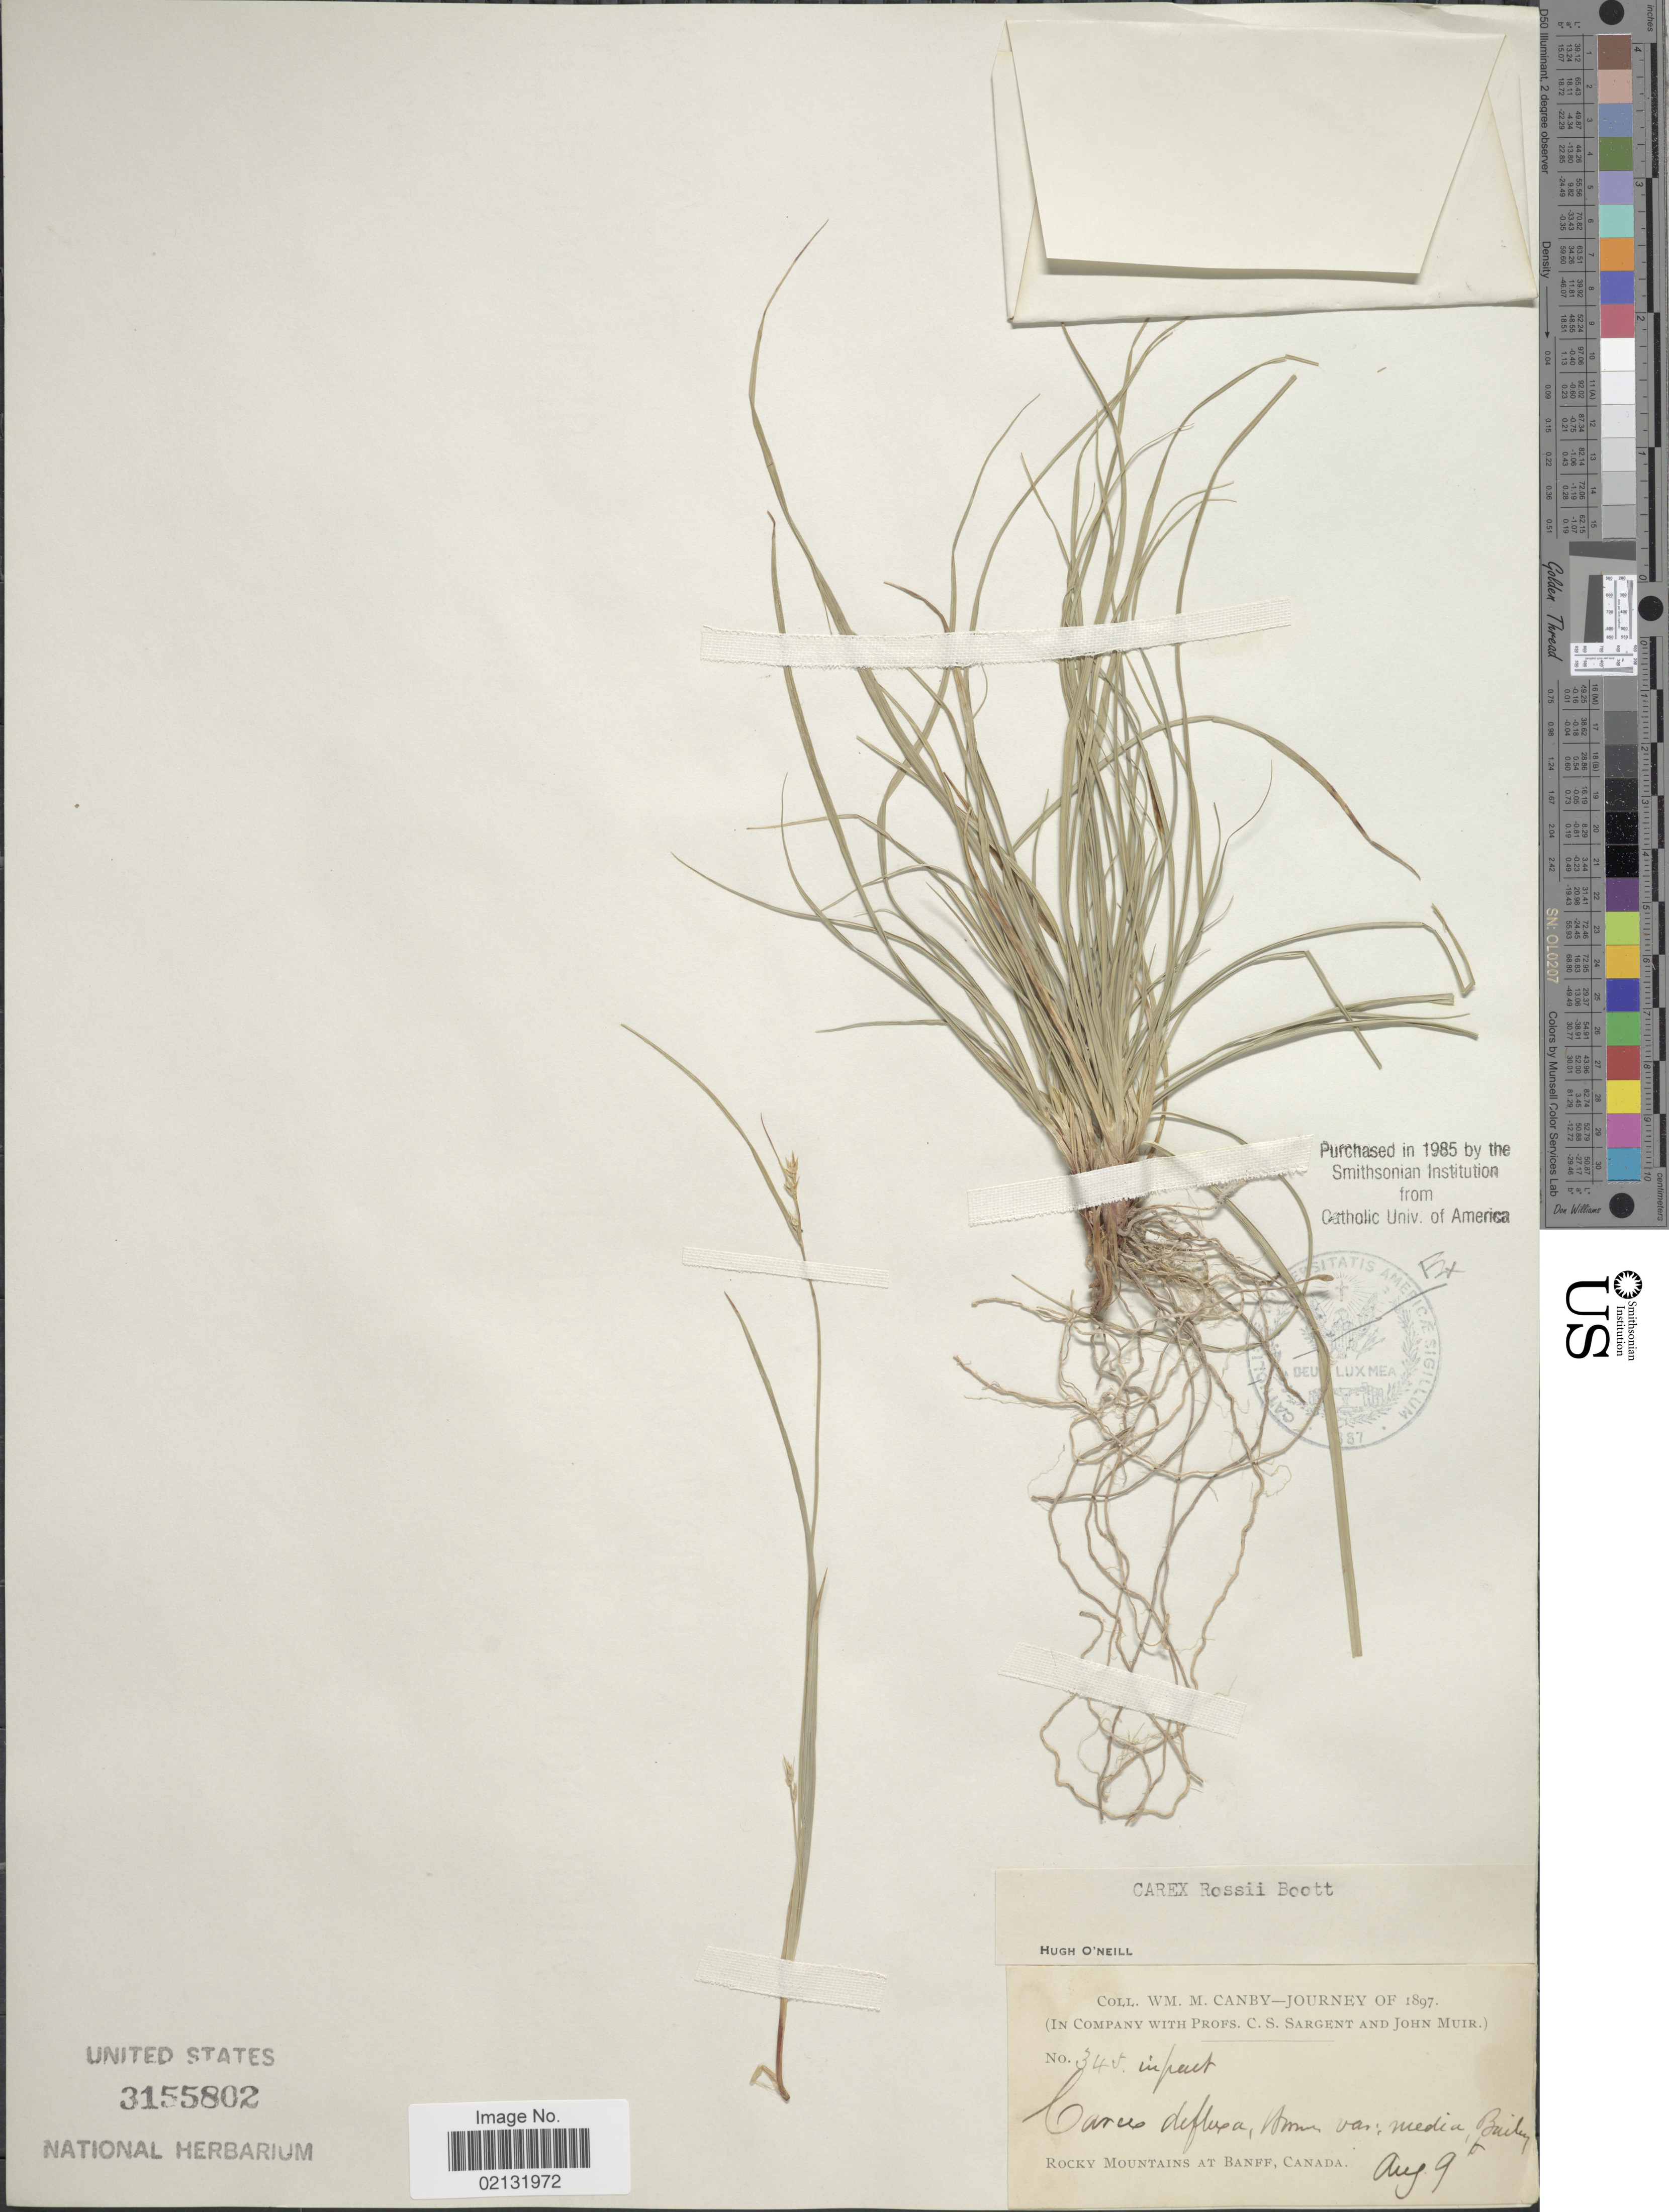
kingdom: Plantae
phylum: Tracheophyta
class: Liliopsida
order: Poales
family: Cyperaceae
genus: Carex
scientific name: Carex rossii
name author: Boott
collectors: W. M. Canby, C. S. Sargent & J. Muir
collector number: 345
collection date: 1897-08-09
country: Canada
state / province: Alberta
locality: Rocky Mountains at Banff.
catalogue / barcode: US 3155802